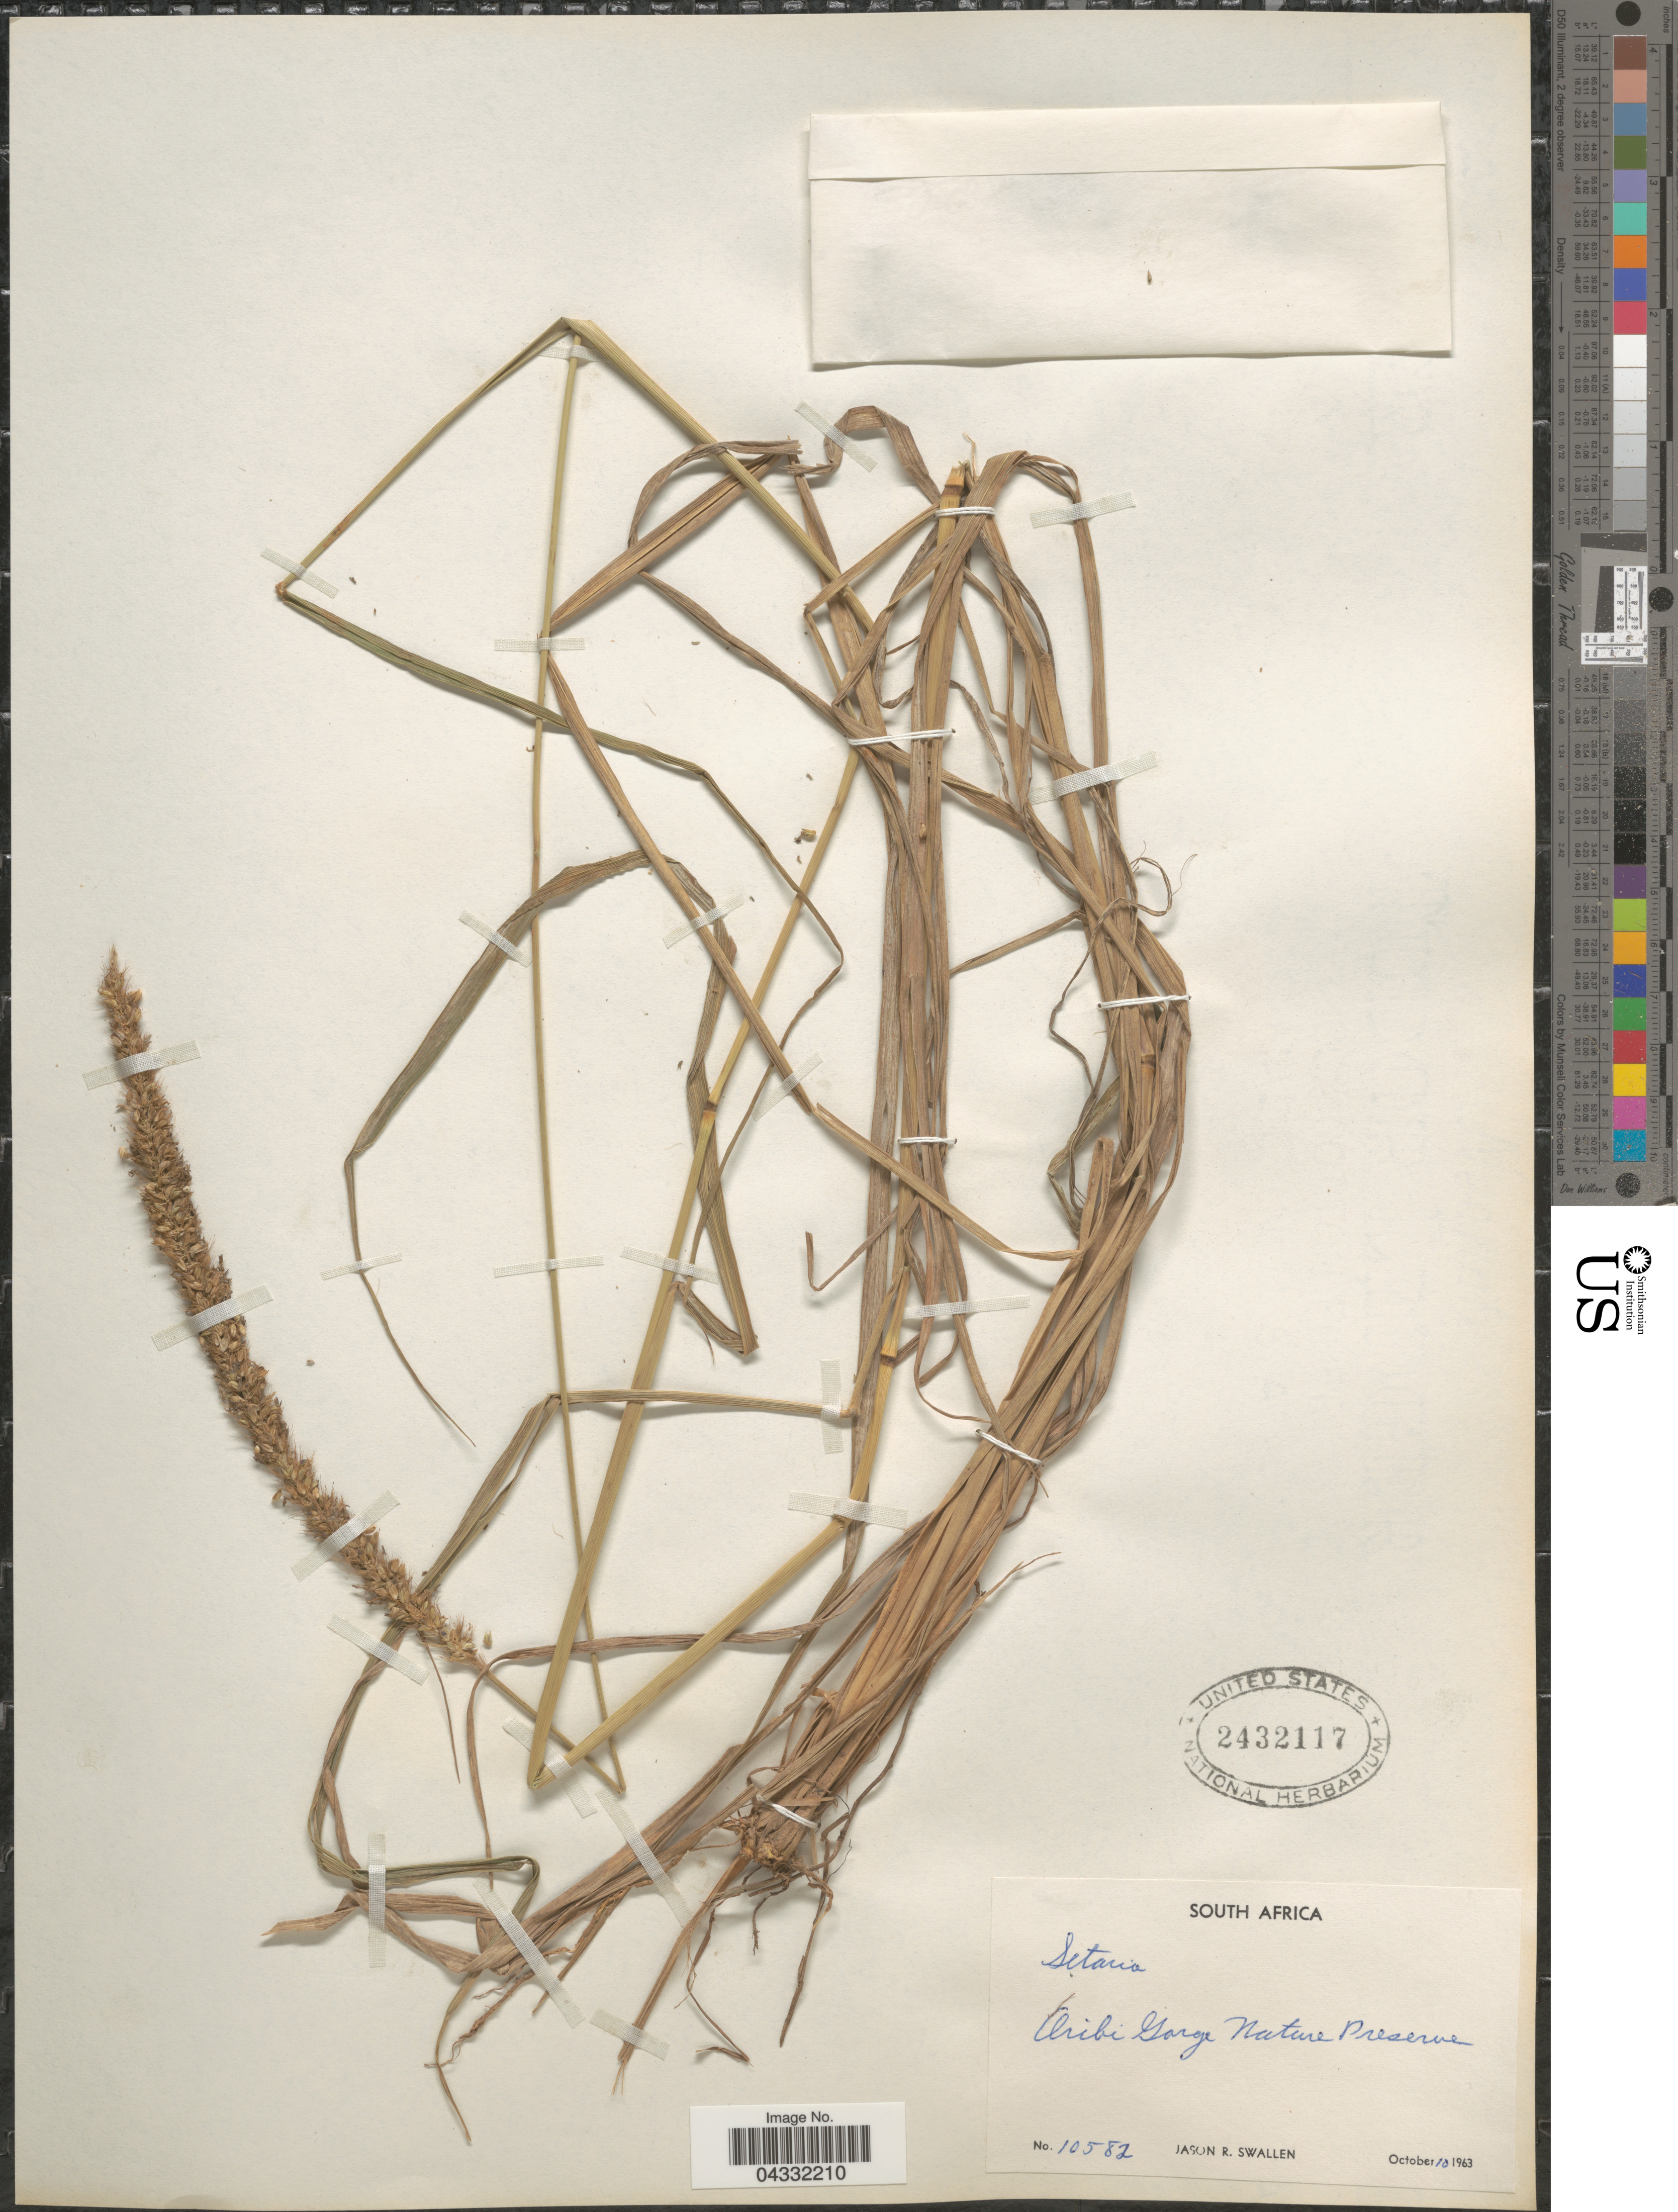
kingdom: Plantae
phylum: Tracheophyta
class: Liliopsida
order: Poales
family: Poaceae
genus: Setaria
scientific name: Setaria sp.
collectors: J. R. Swallen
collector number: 10582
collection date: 1963-10-10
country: South Africa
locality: Aribi Gorge Nature Preserve.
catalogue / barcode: US 2432117